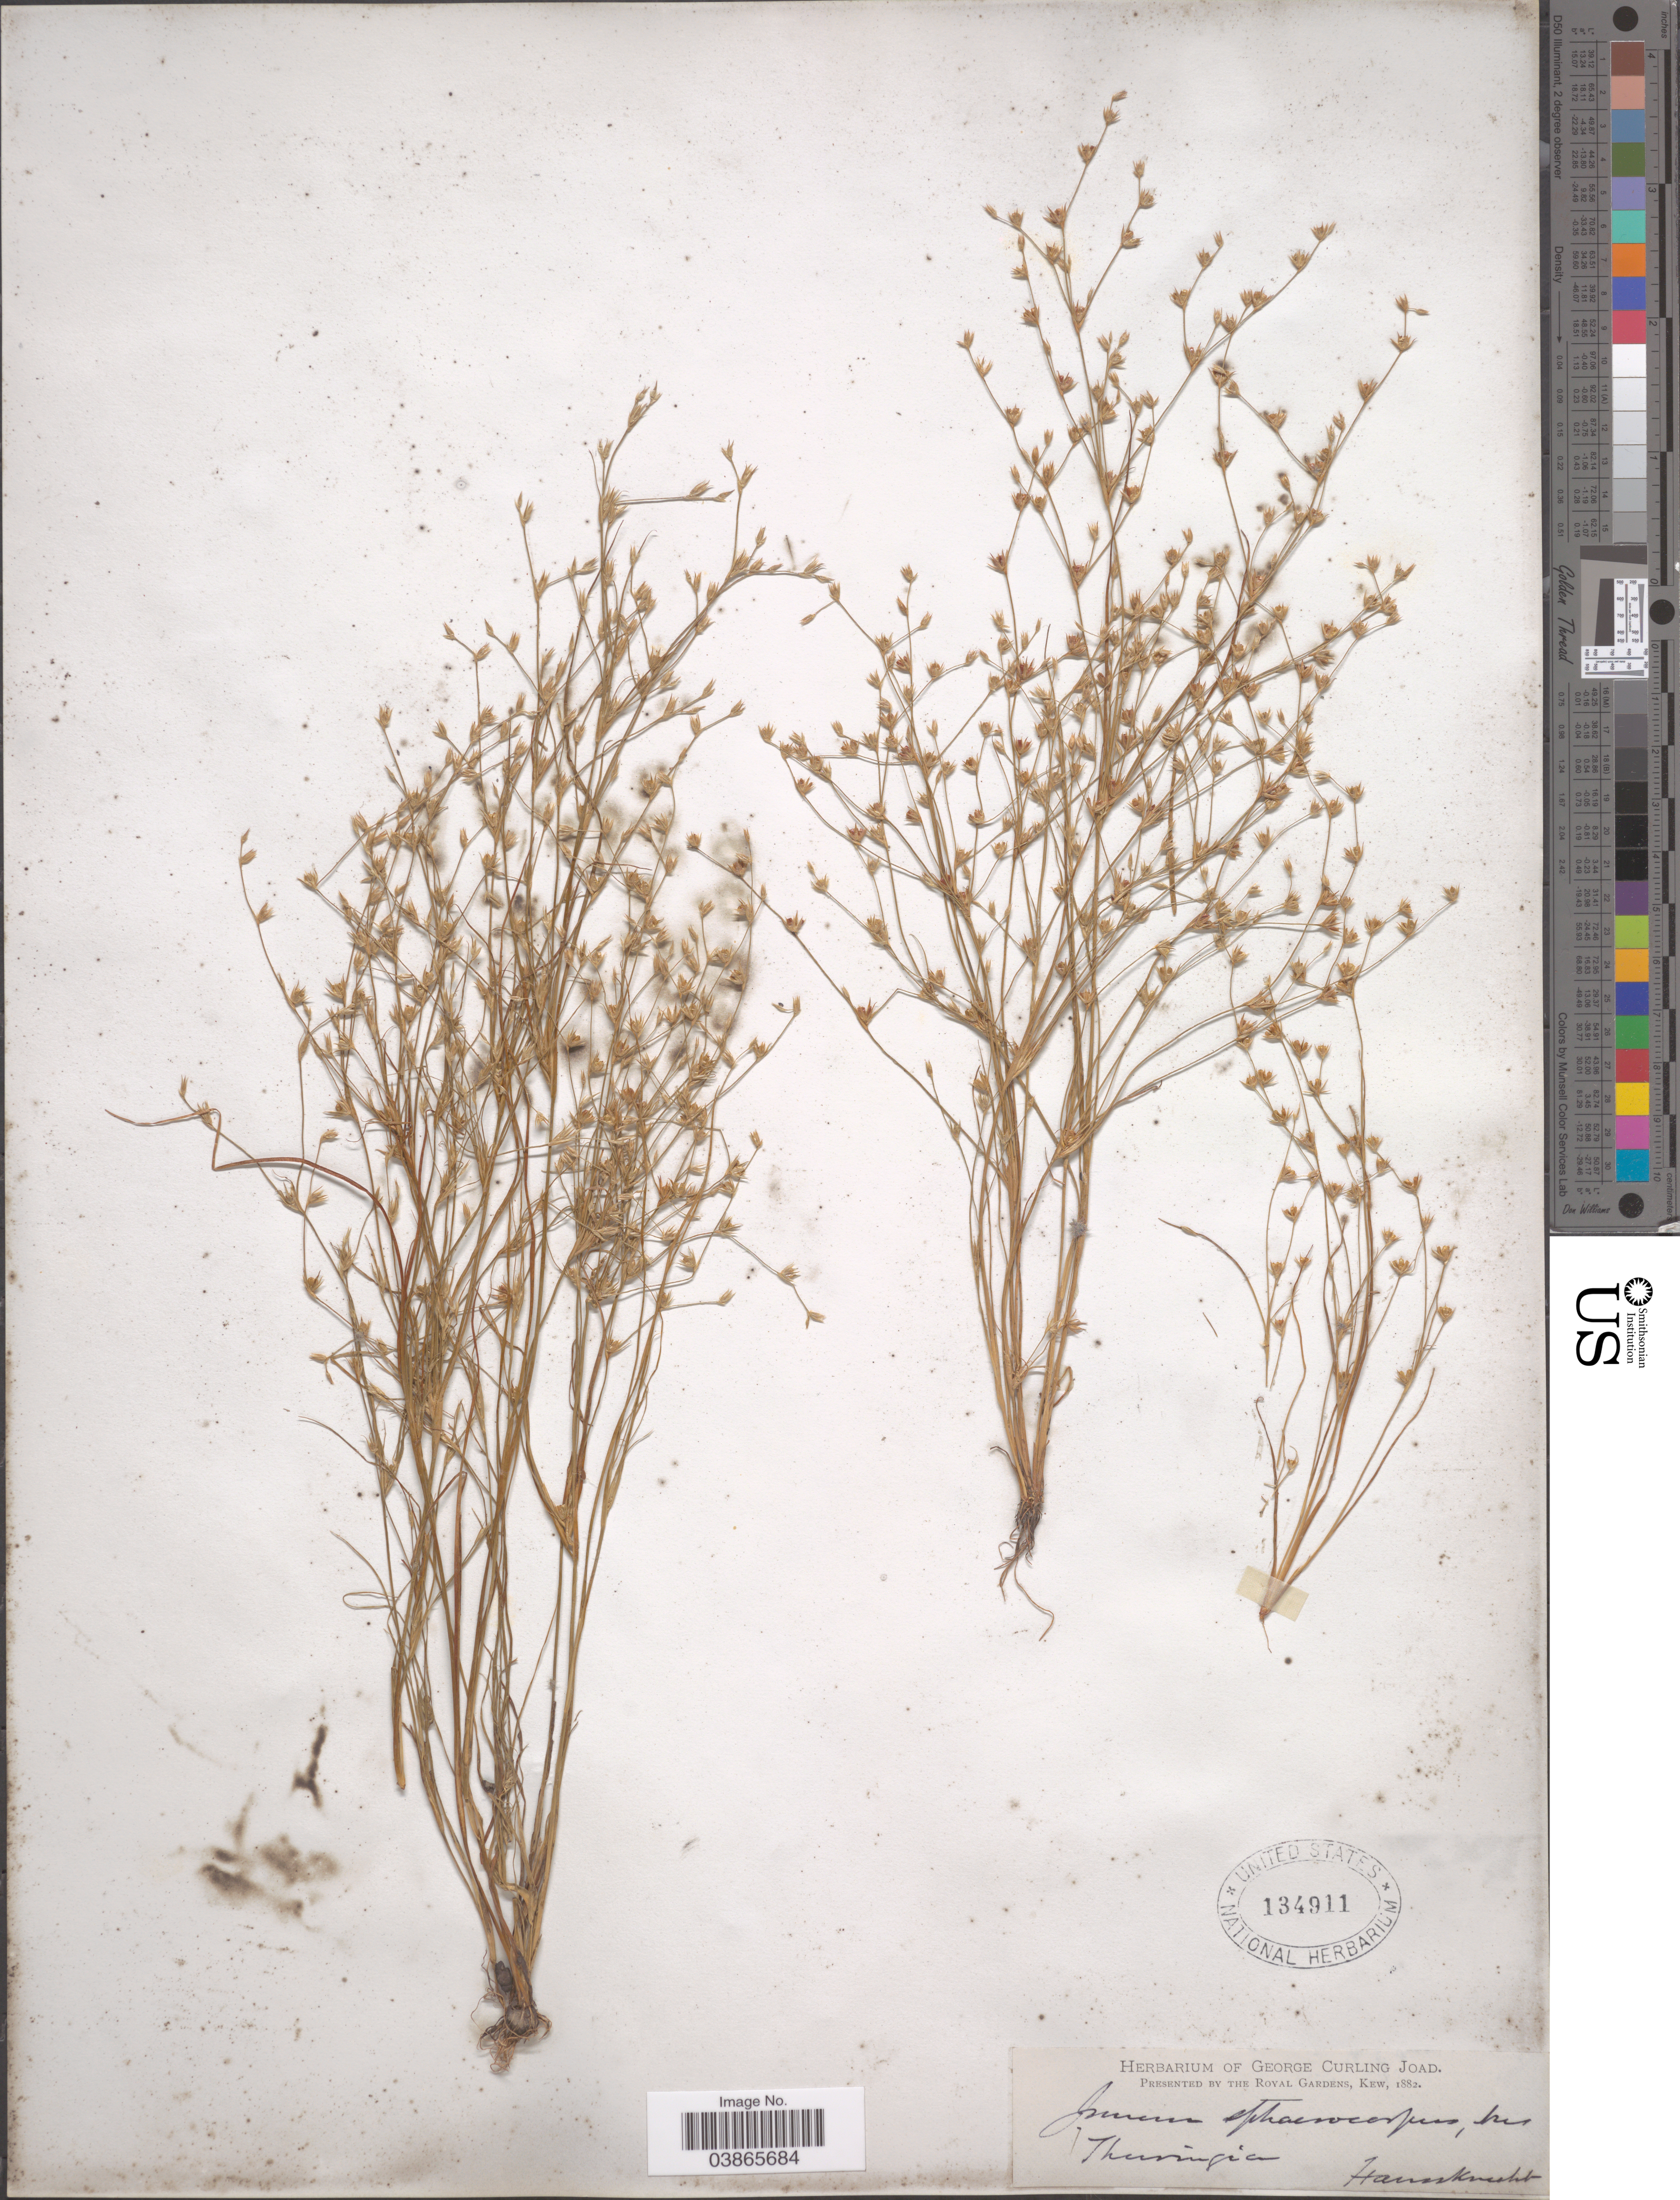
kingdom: Plantae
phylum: Tracheophyta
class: Liliopsida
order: Poales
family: Juncaceae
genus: Juncus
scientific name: Juncus sphaerocarpus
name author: Nees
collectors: Haussknecht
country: Germany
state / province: Thuringia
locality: Thuringia.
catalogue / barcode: US 134911